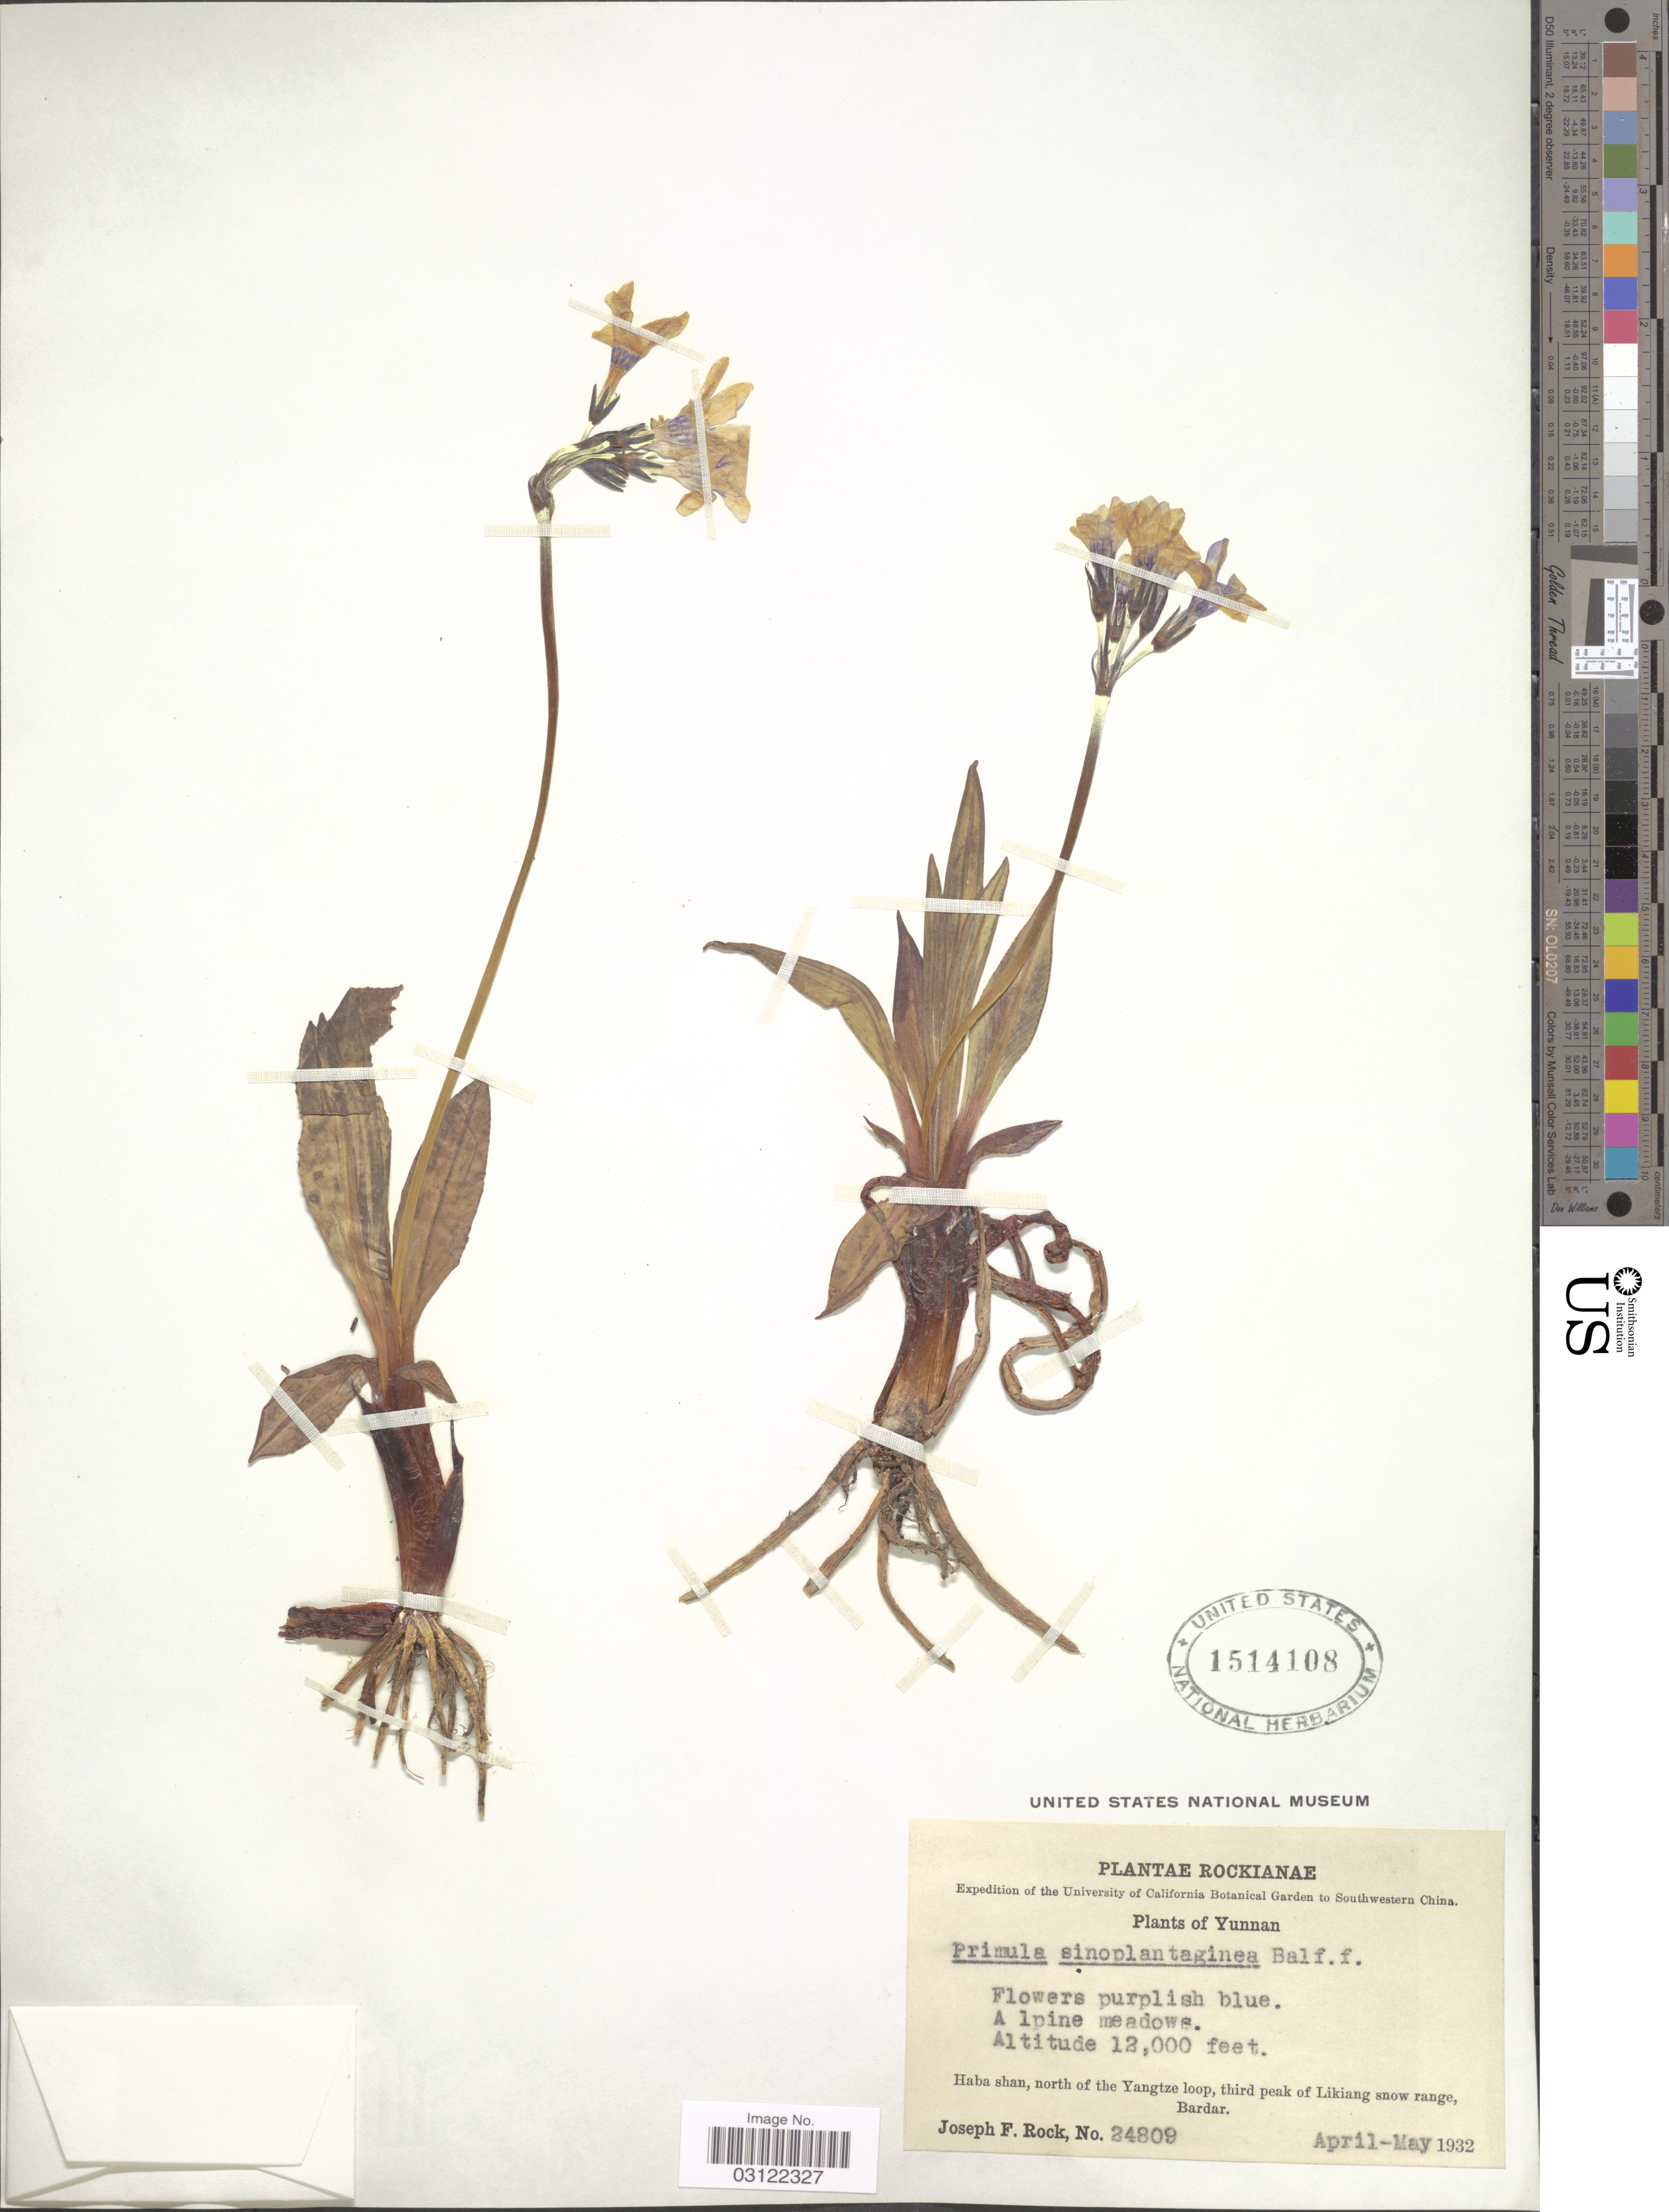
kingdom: Plantae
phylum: Tracheophyta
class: Magnoliopsida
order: Ericales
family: Primulaceae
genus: Primula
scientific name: Primula sinoplantaginea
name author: Balf. f.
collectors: J. F. Rock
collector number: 24809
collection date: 1932-04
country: China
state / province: Yunnan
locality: Southwestern China. Haba shan, north of the Yangtze loop, third peak of Likiang snow range, Bardar.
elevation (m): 3658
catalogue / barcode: US 1514108